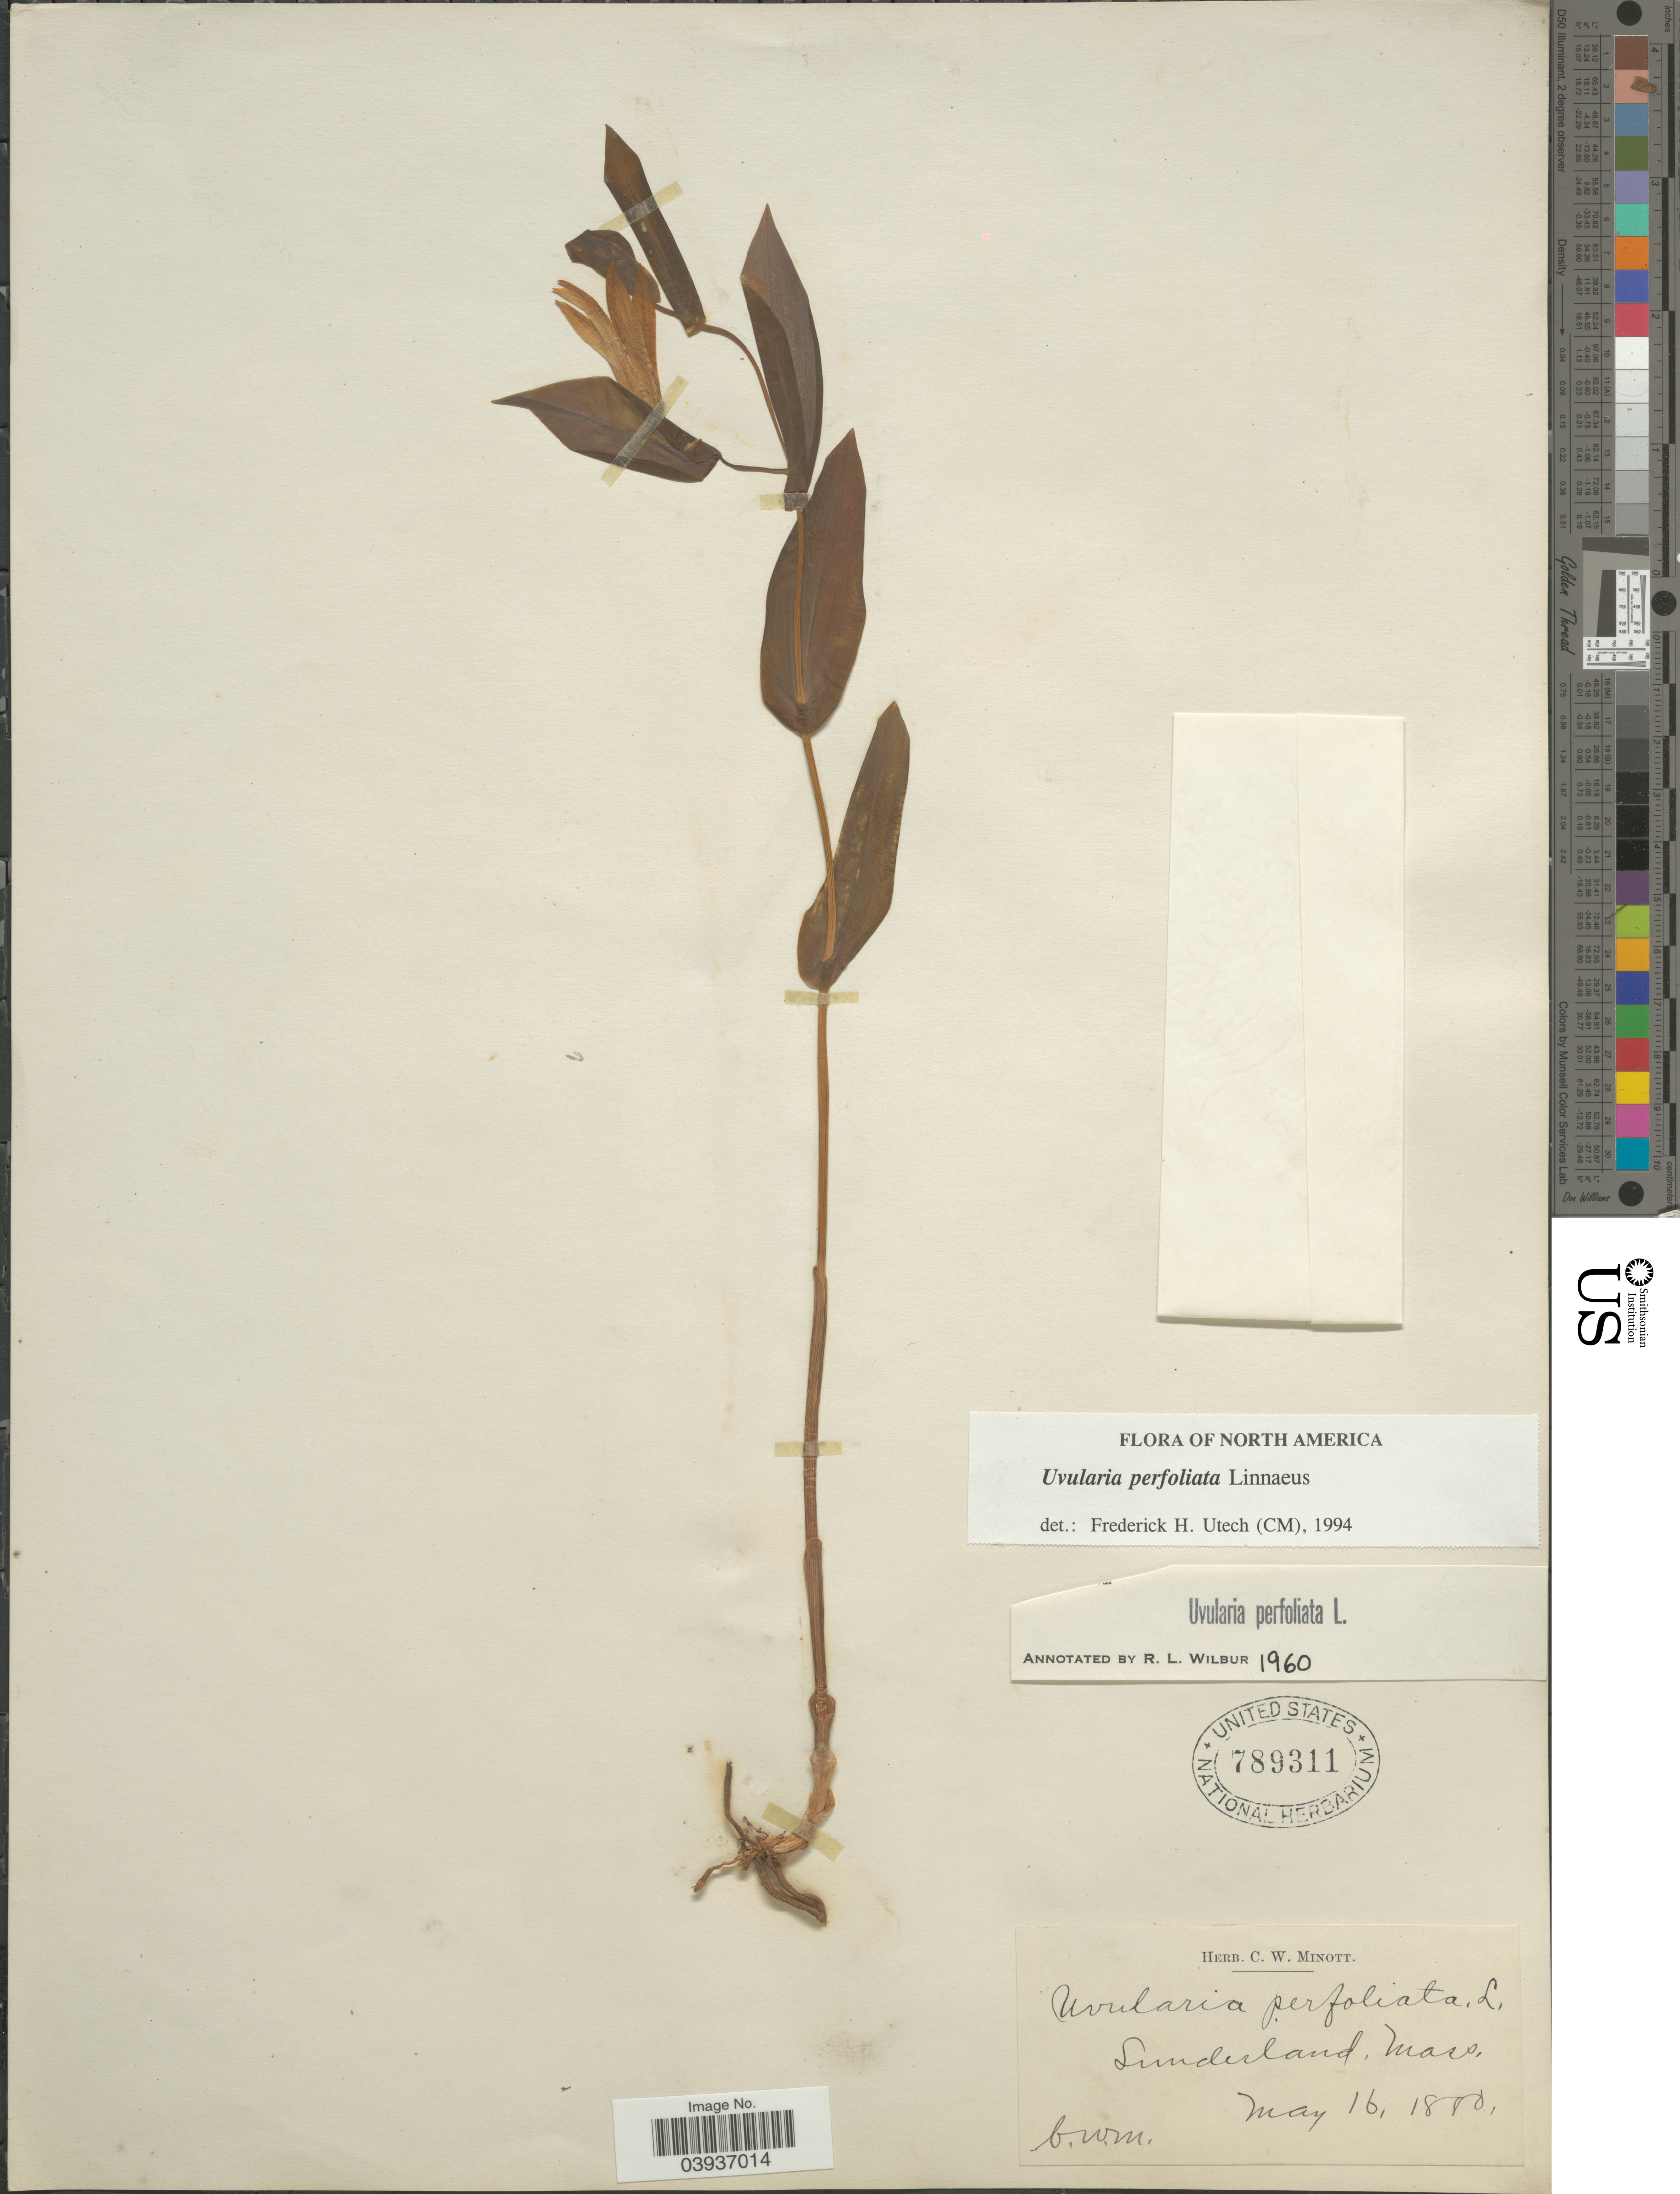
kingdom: Plantae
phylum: Tracheophyta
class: Liliopsida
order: Liliales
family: Colchicaceae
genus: Uvularia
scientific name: Uvularia perfoliata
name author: L.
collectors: C. Minott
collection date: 1880-05-16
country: United States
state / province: Massachusetts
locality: Sunderland.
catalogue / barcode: US 789311